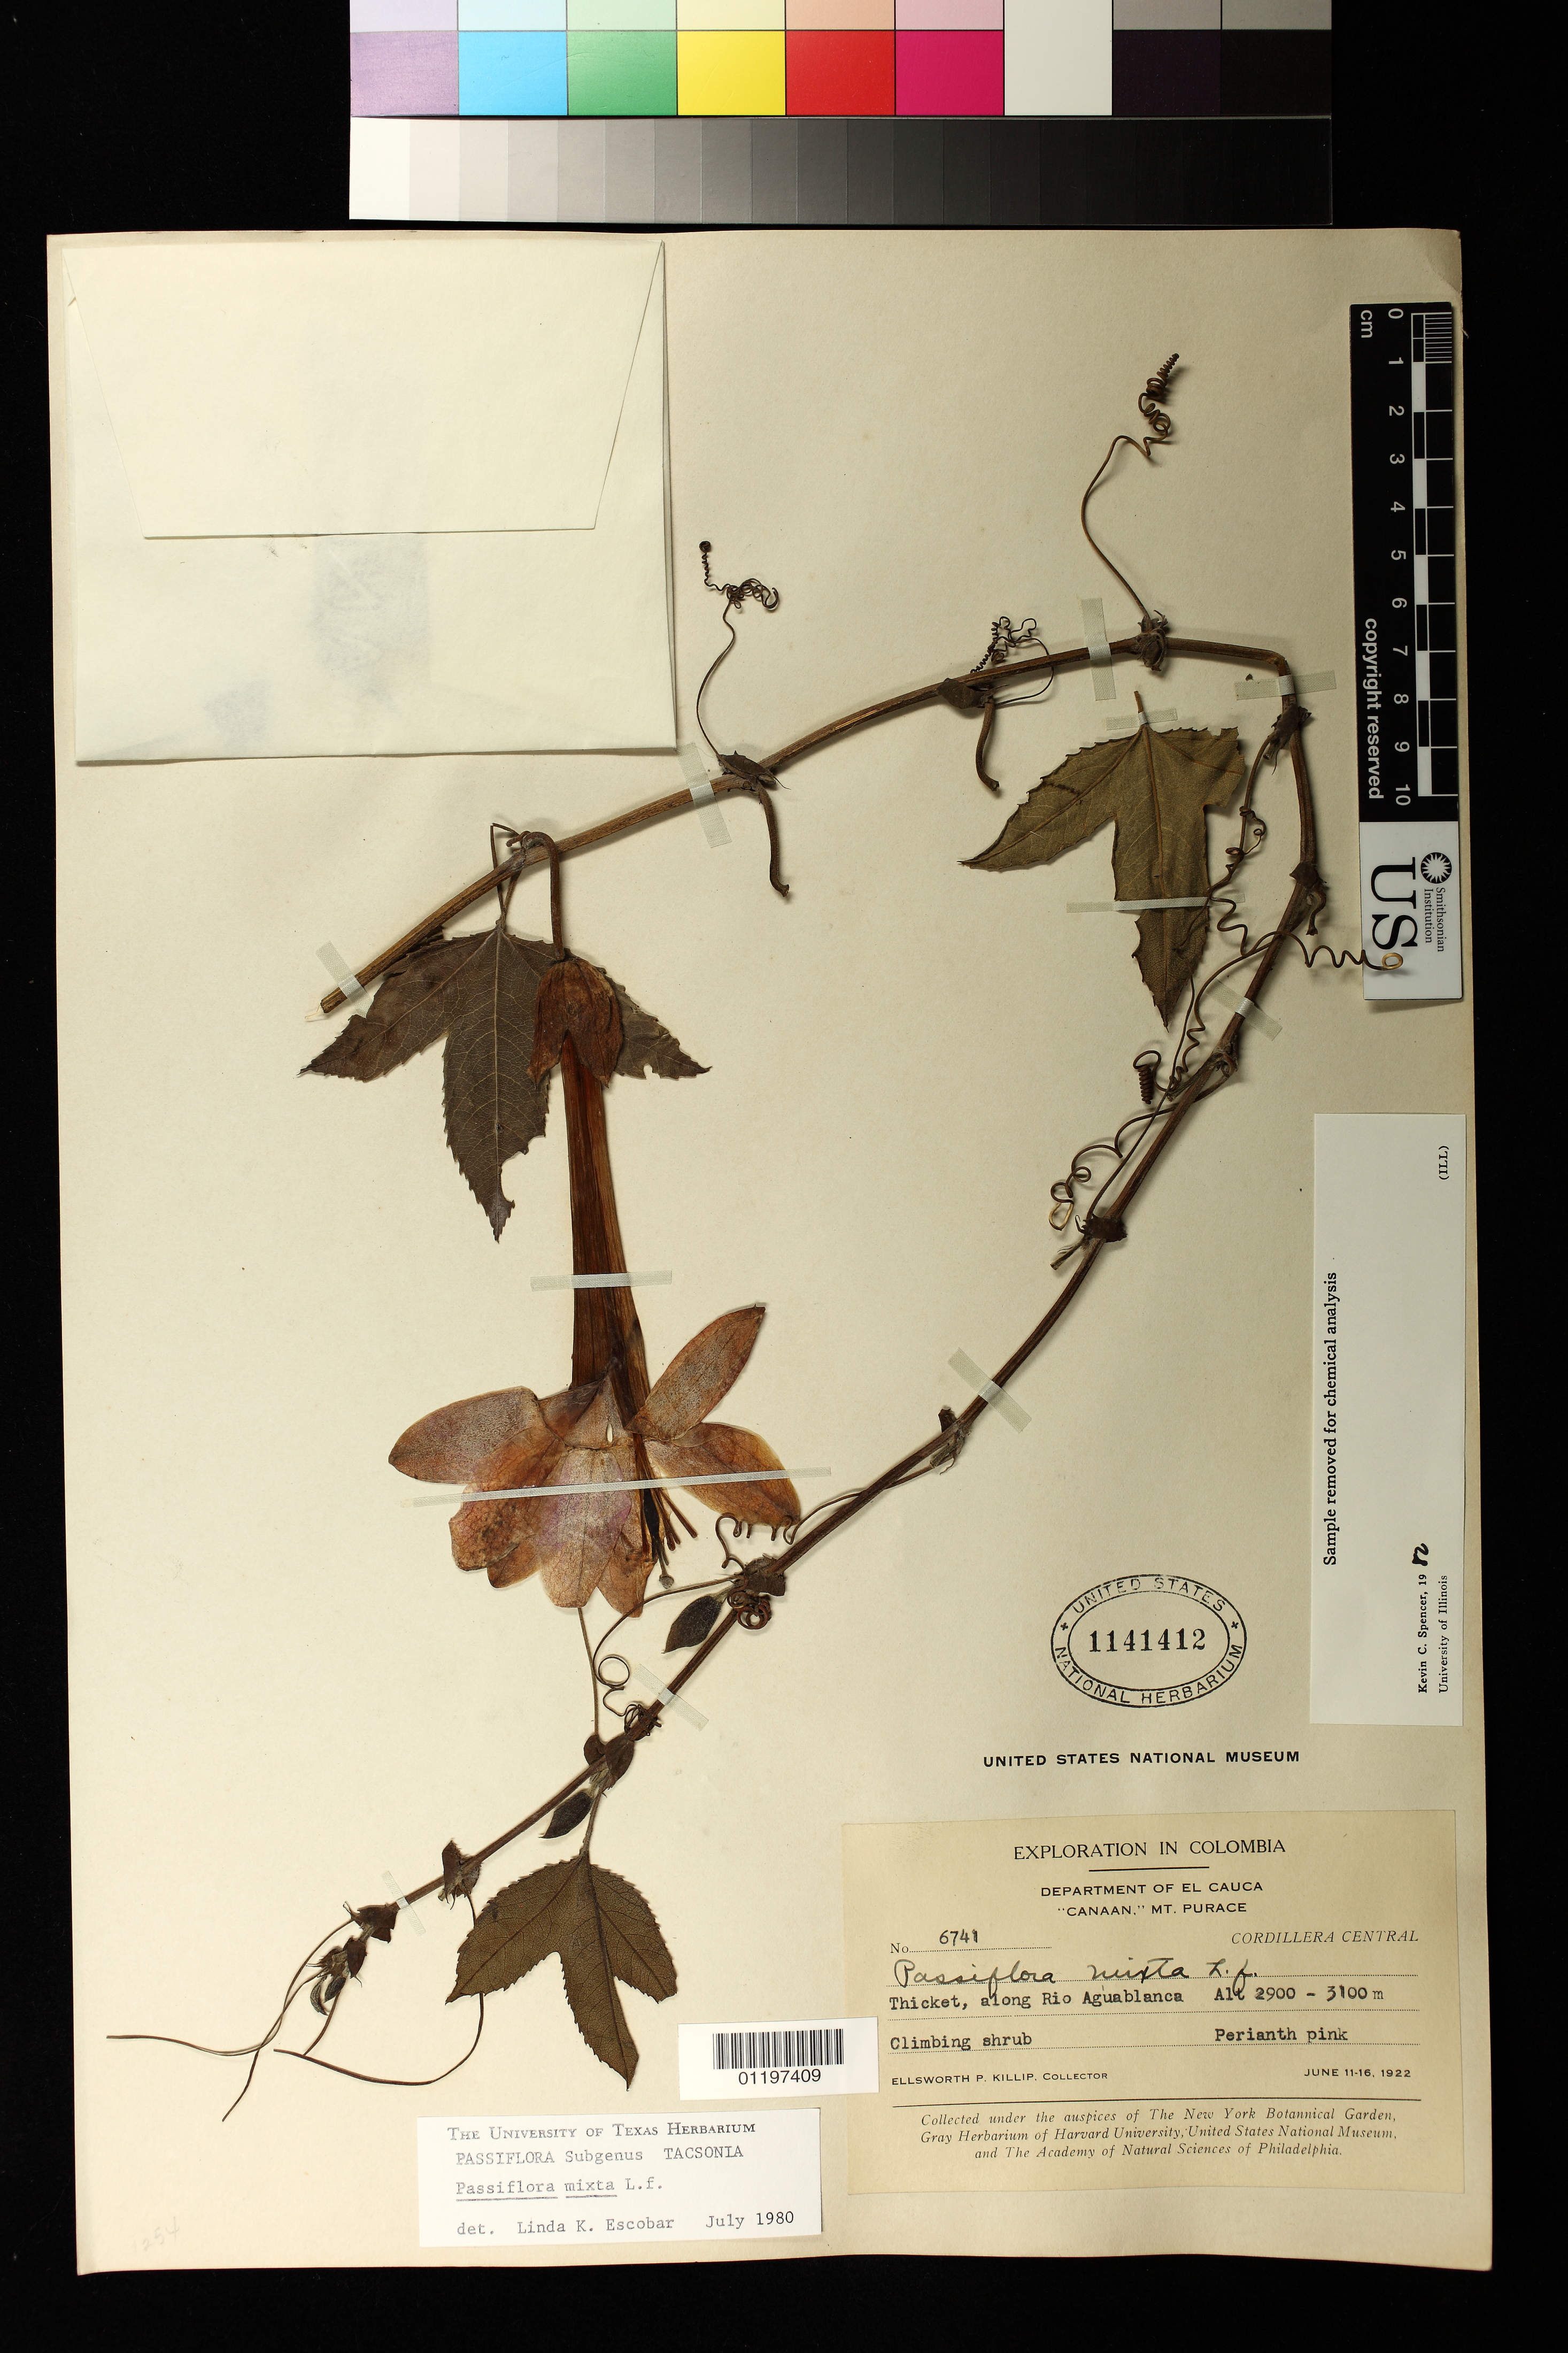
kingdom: Plantae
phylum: Tracheophyta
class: Magnoliopsida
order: Malpighiales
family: Passifloraceae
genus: Passiflora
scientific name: Passiflora mixta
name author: L. f.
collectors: E. P. Killip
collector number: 6741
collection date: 1922-06-11/1922-06-16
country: Colombia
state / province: Cauca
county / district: Puracé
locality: "Canaan" Mt. Purace. Thicket, along Rio Aguablanca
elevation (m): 2900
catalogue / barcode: US 1141412